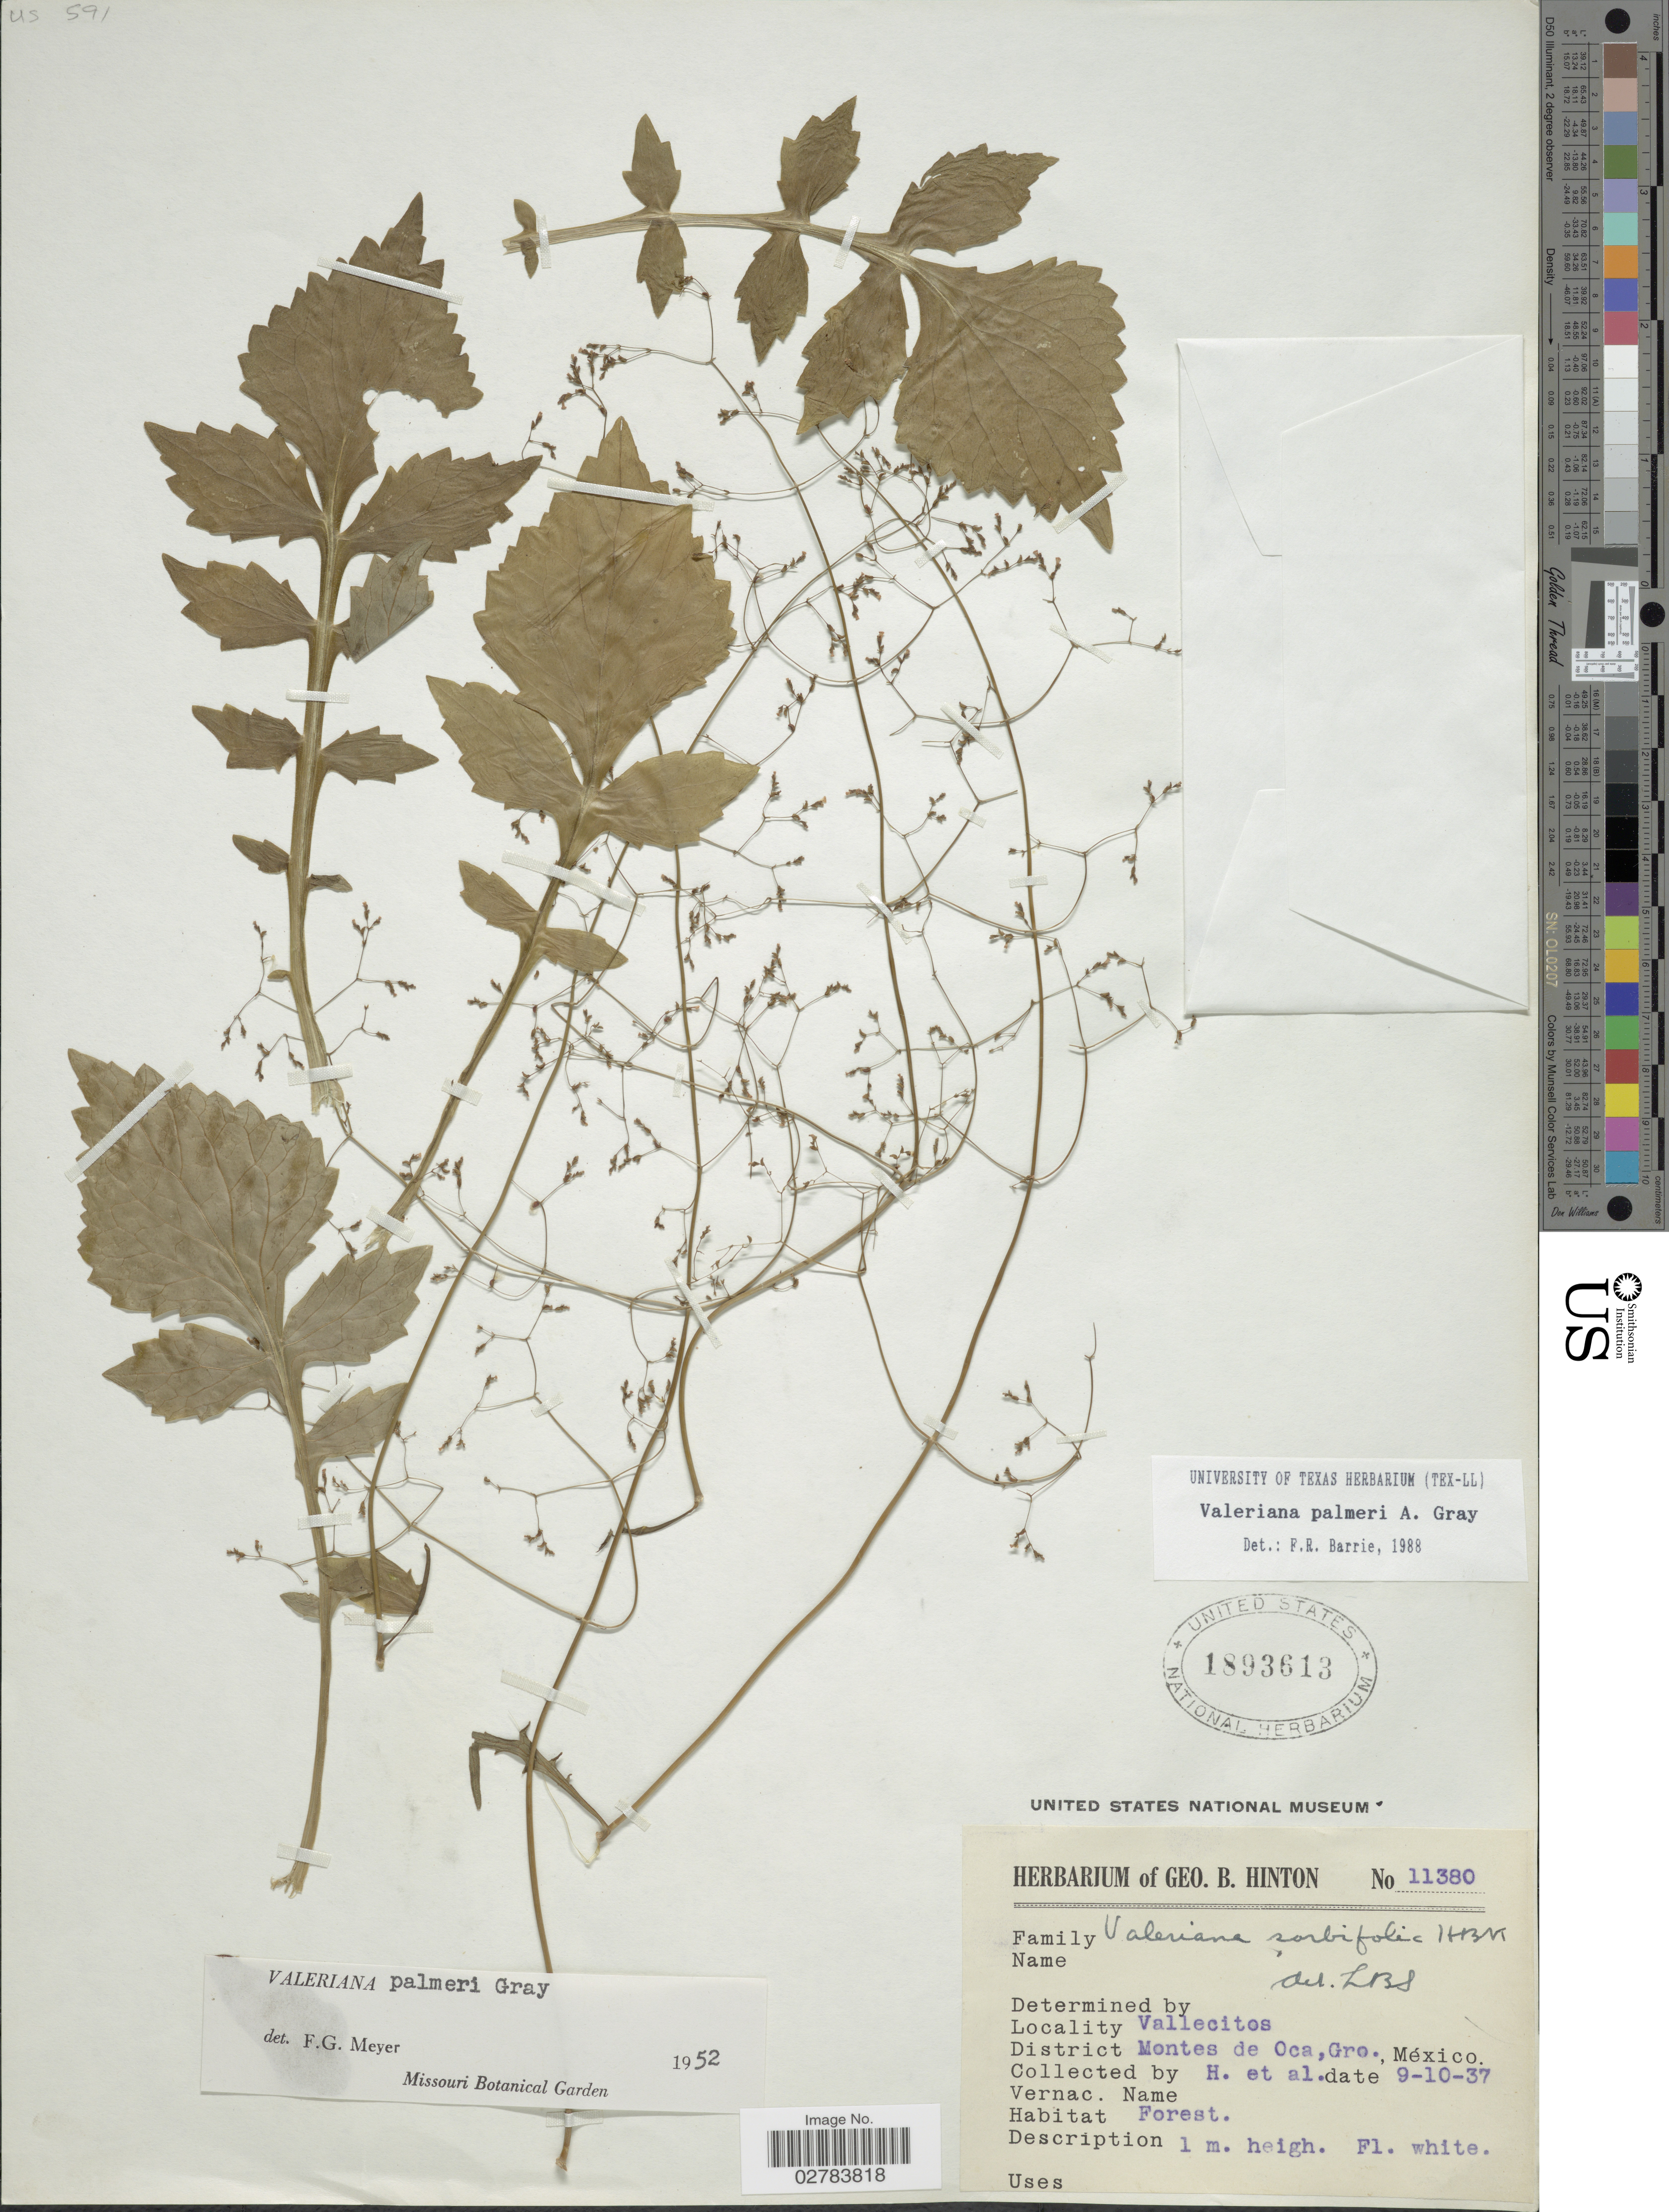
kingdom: Plantae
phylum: Tracheophyta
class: Magnoliopsida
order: Dipsacales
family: Caprifoliaceae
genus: Valeriana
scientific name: Valeriana palmeri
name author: A. Gray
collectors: G. B. Hinton & et al.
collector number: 11380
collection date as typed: Transcribed d/m/y: 10/9/37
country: Mexico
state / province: Guerrero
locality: Vallecitos. District Montes de Oca.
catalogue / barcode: US 1893613